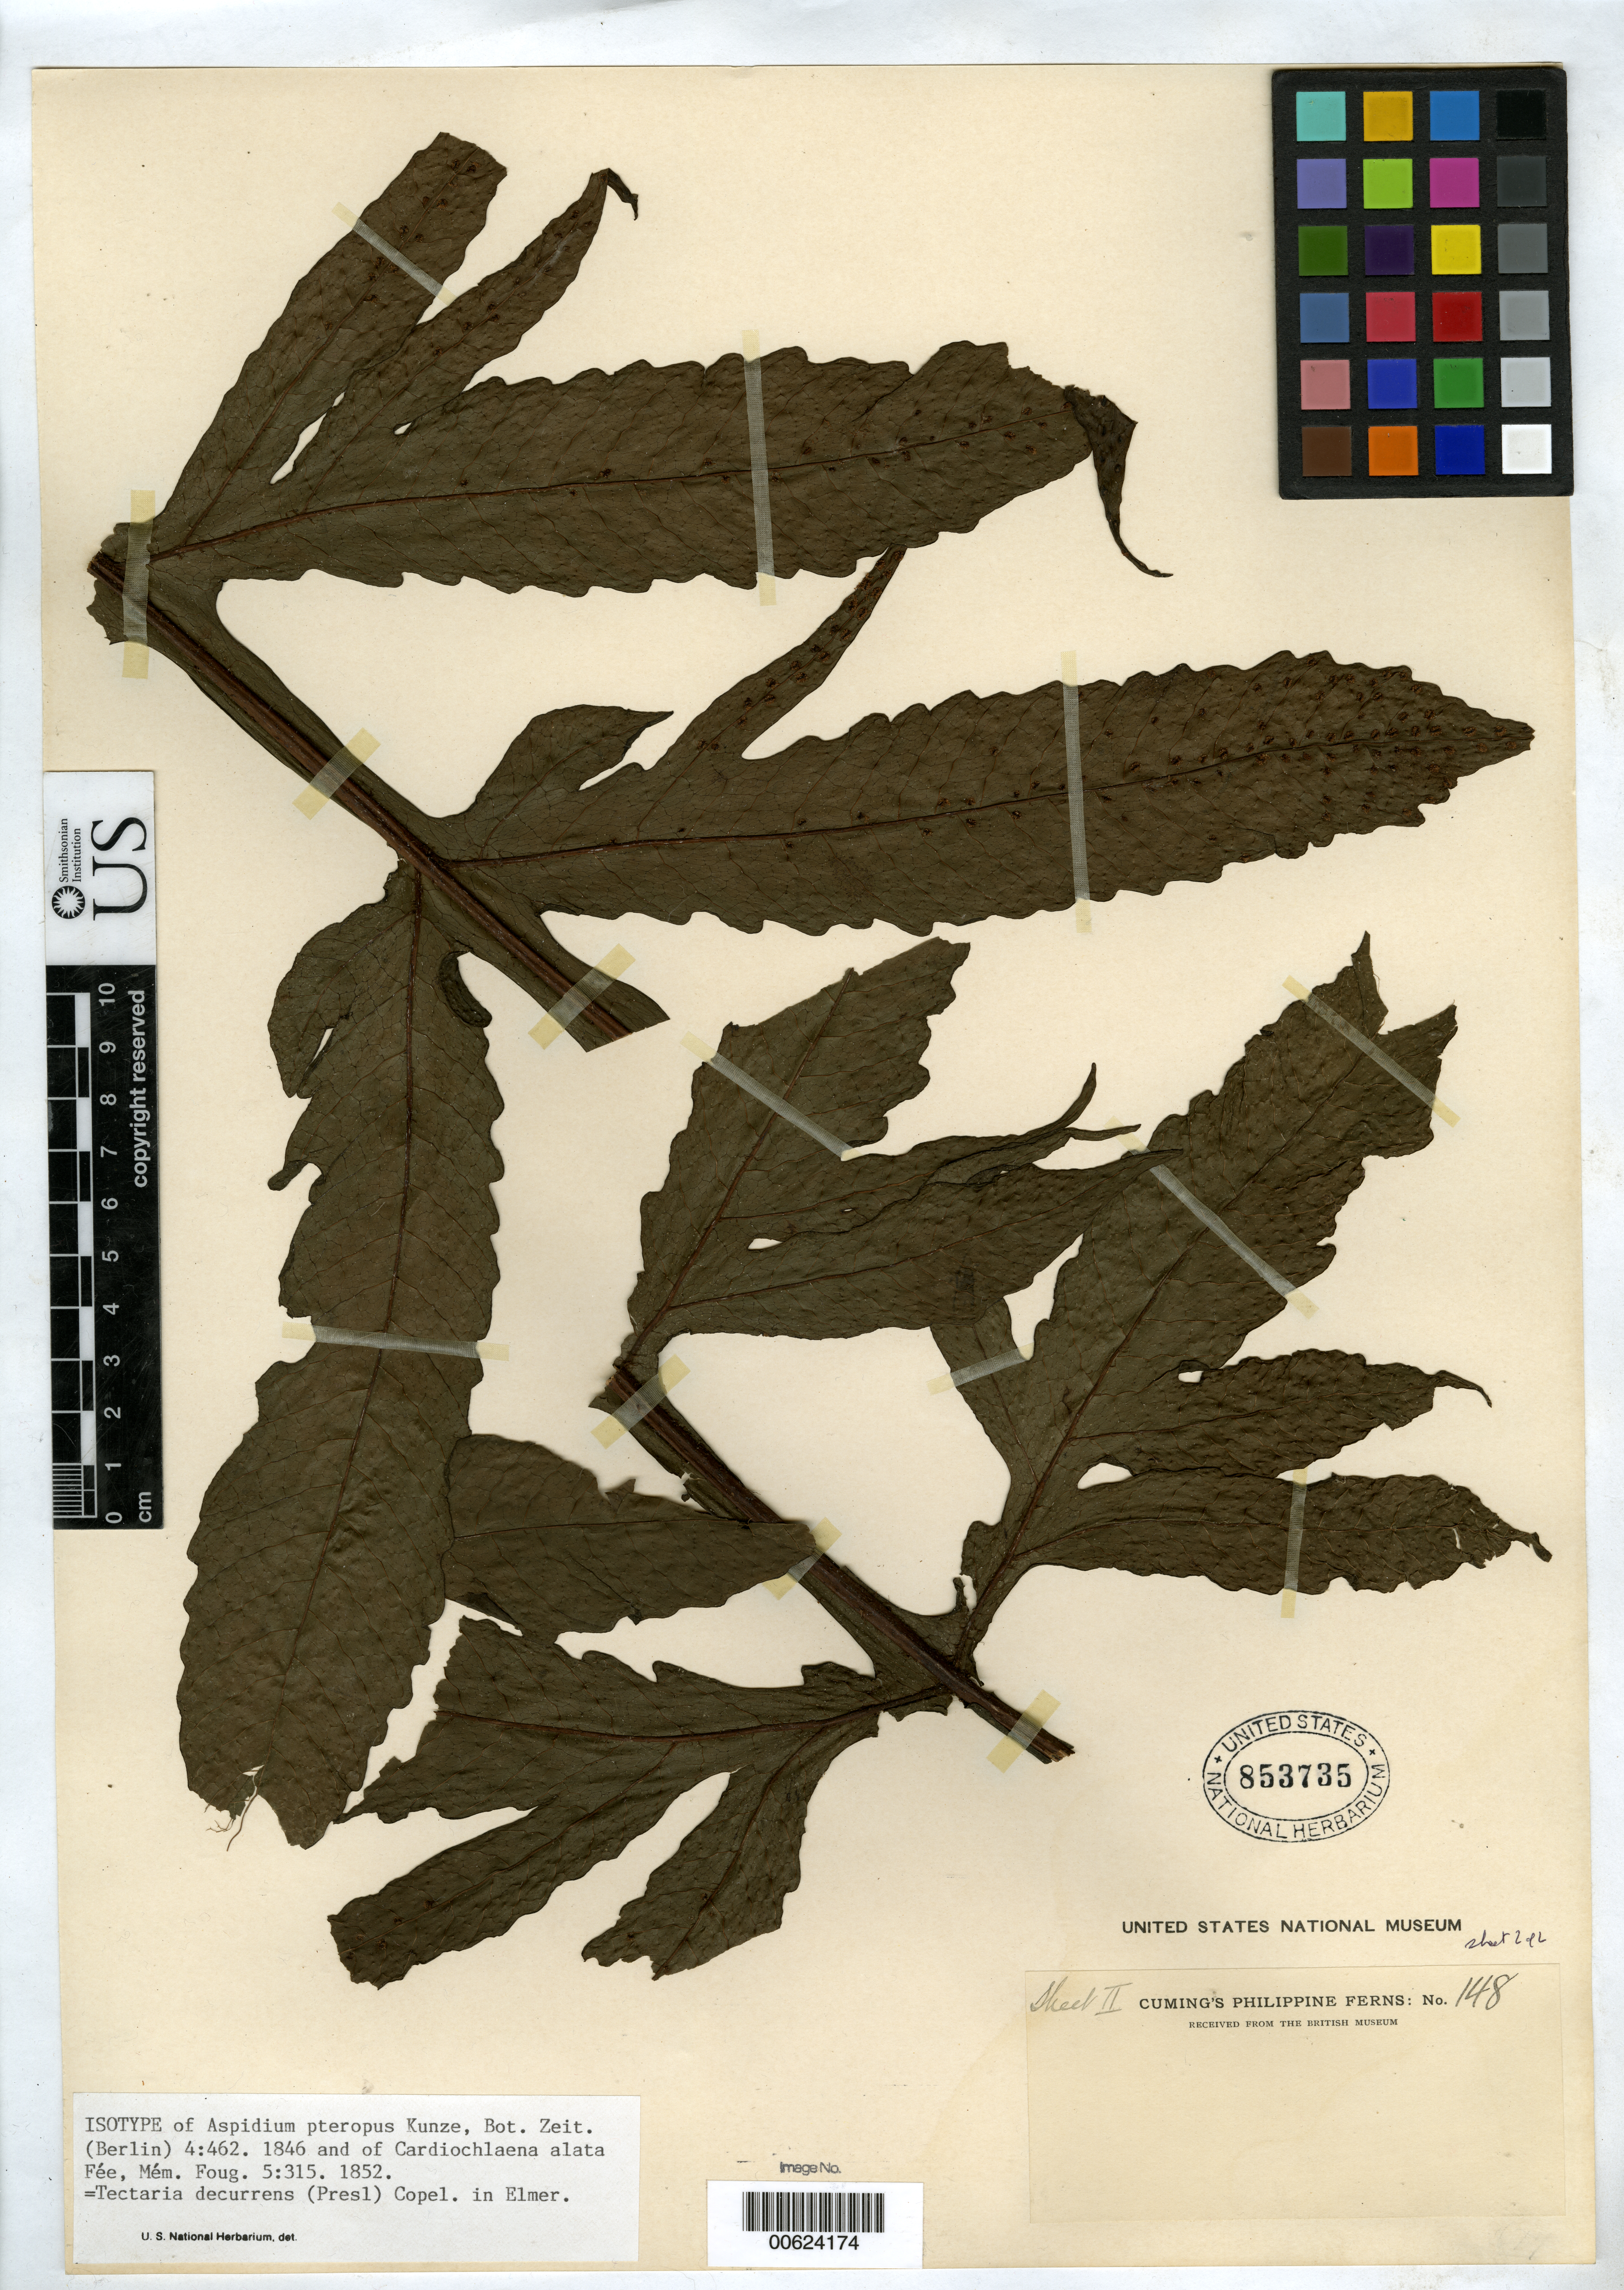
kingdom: Plantae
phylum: Tracheophyta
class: Polypodiopsida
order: Polypodiales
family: Tectariaceae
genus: Cardiochlaena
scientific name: Cardiochlaena alta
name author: Fée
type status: Isotype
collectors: H. Cuming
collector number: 148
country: Philippines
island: Luzon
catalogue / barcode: US 853735